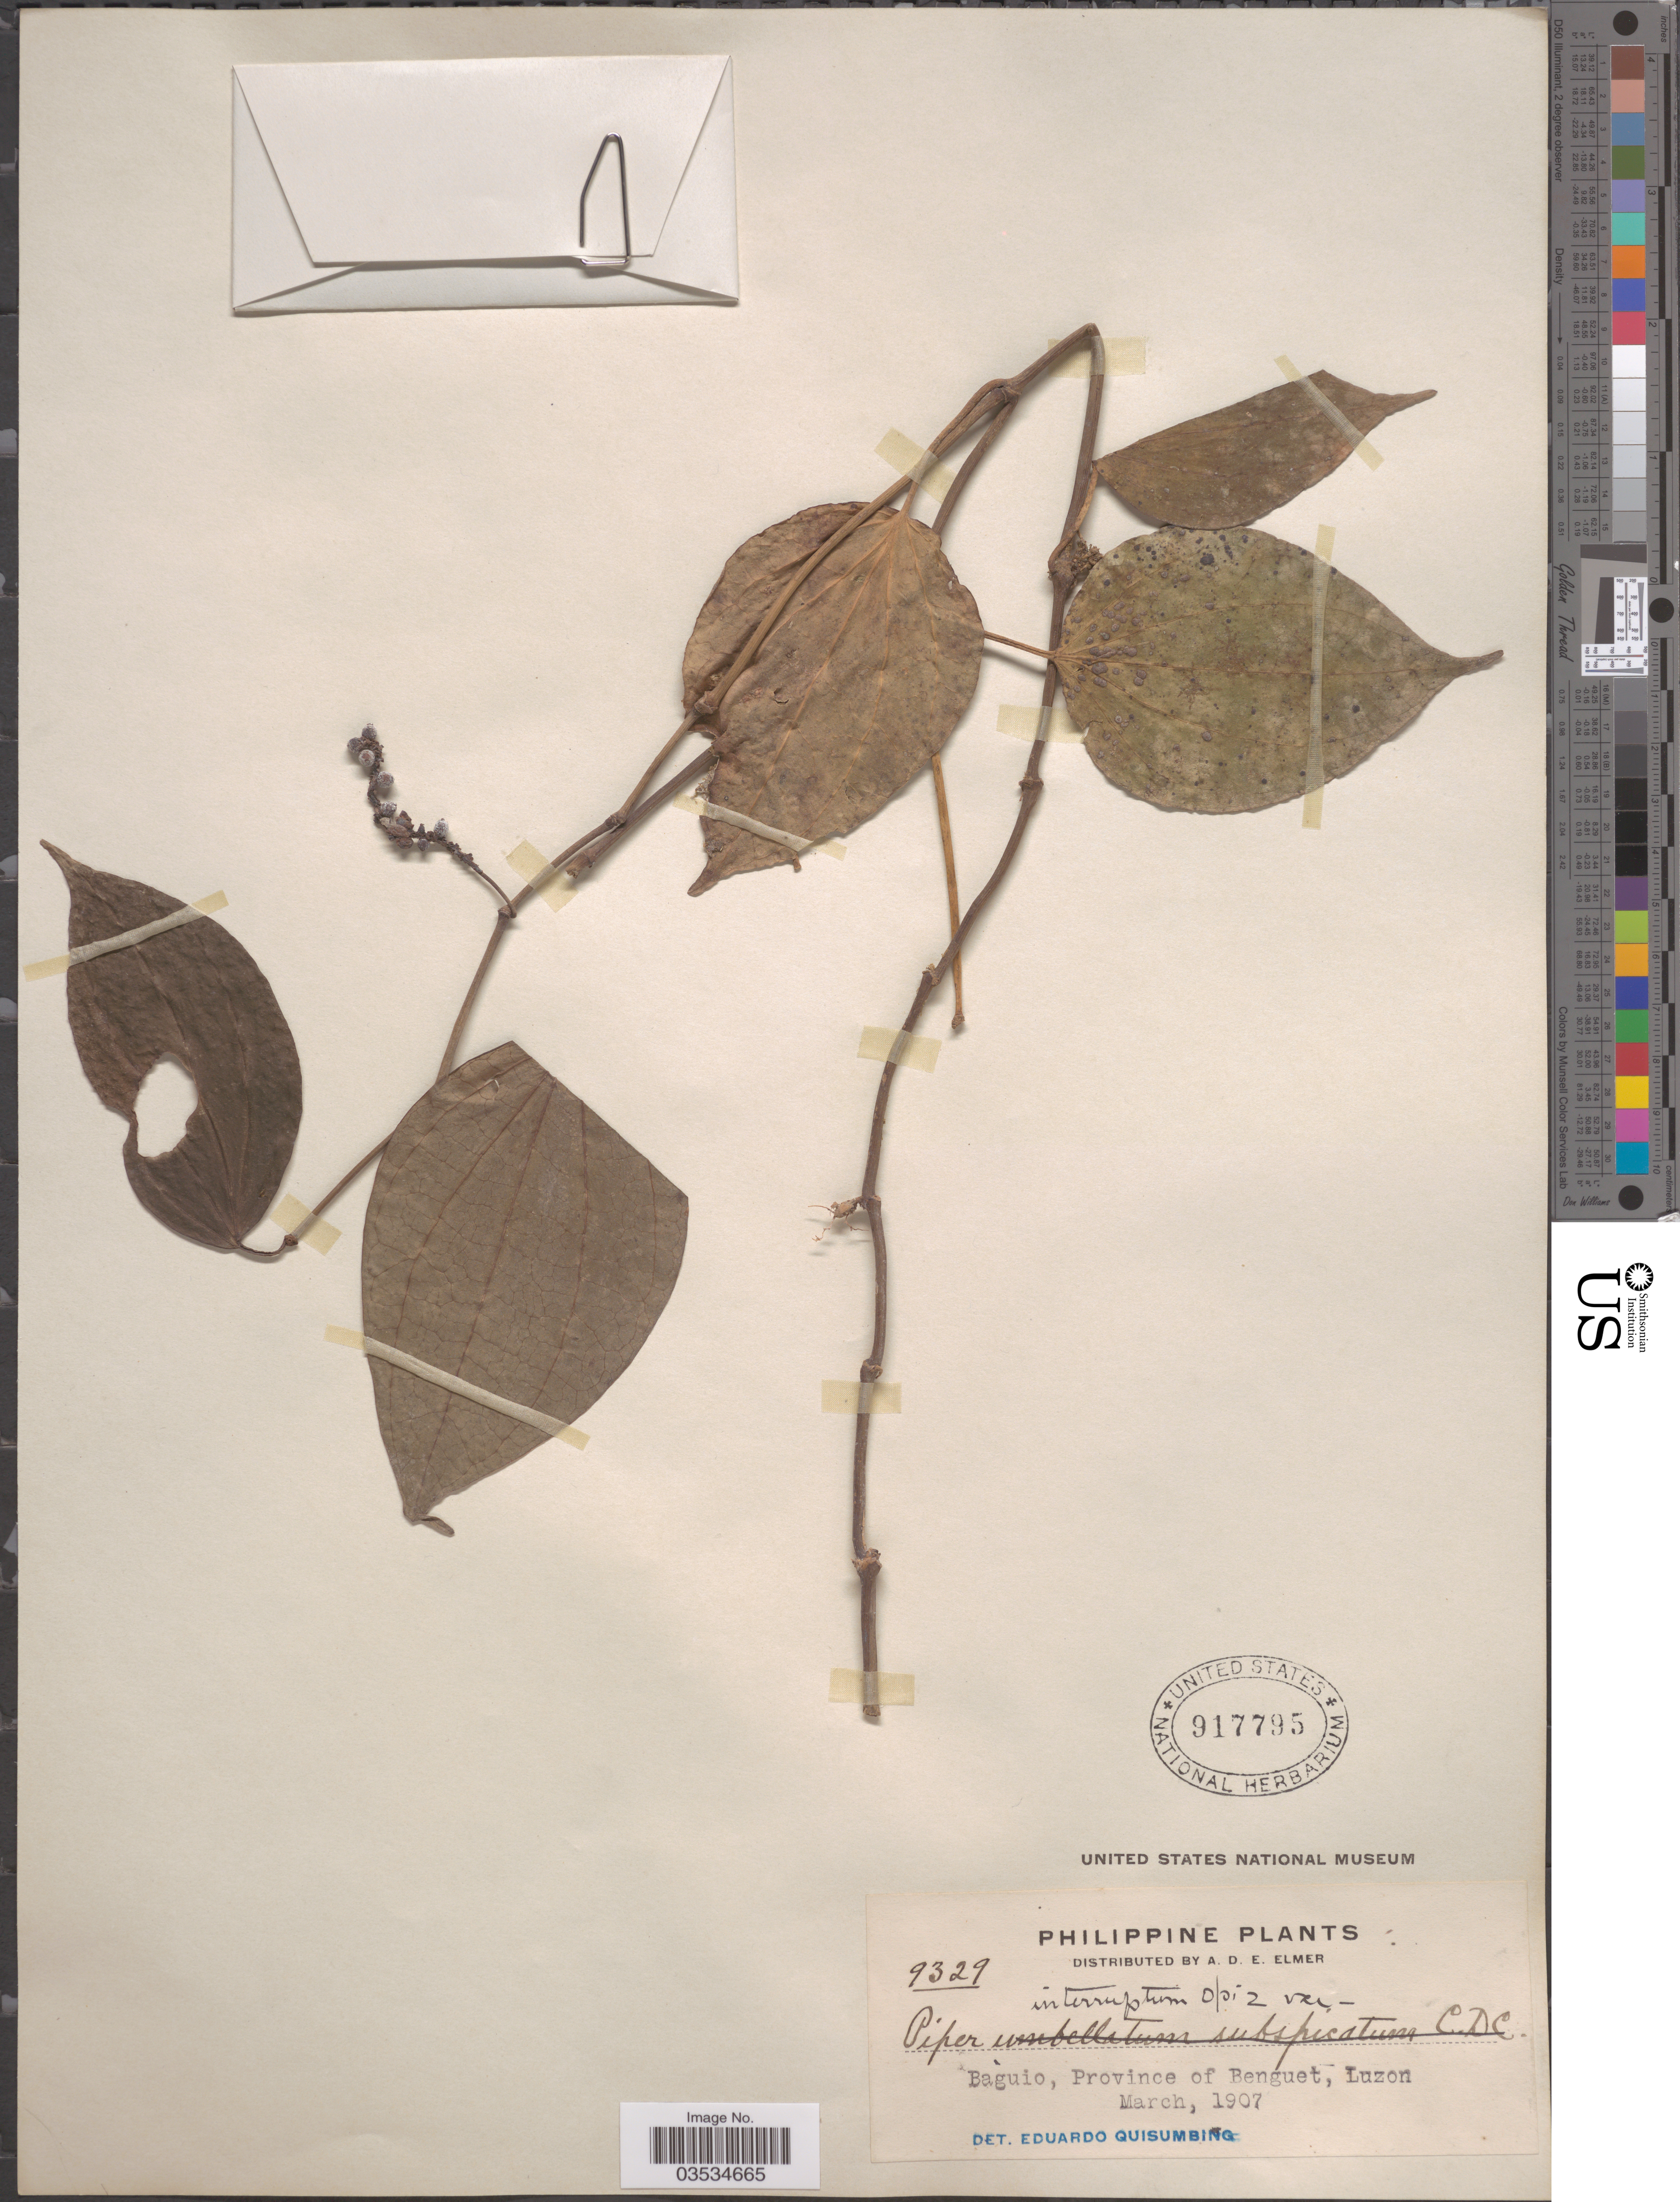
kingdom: Plantae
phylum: Tracheophyta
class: Magnoliopsida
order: Piperales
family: Piperaceae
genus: Piper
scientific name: Piper interruptum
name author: Opiz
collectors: A. D. E. Elmer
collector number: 9329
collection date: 1907-03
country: Philippines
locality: Baguio, Province of Benguet, Luzon.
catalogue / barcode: US 917795